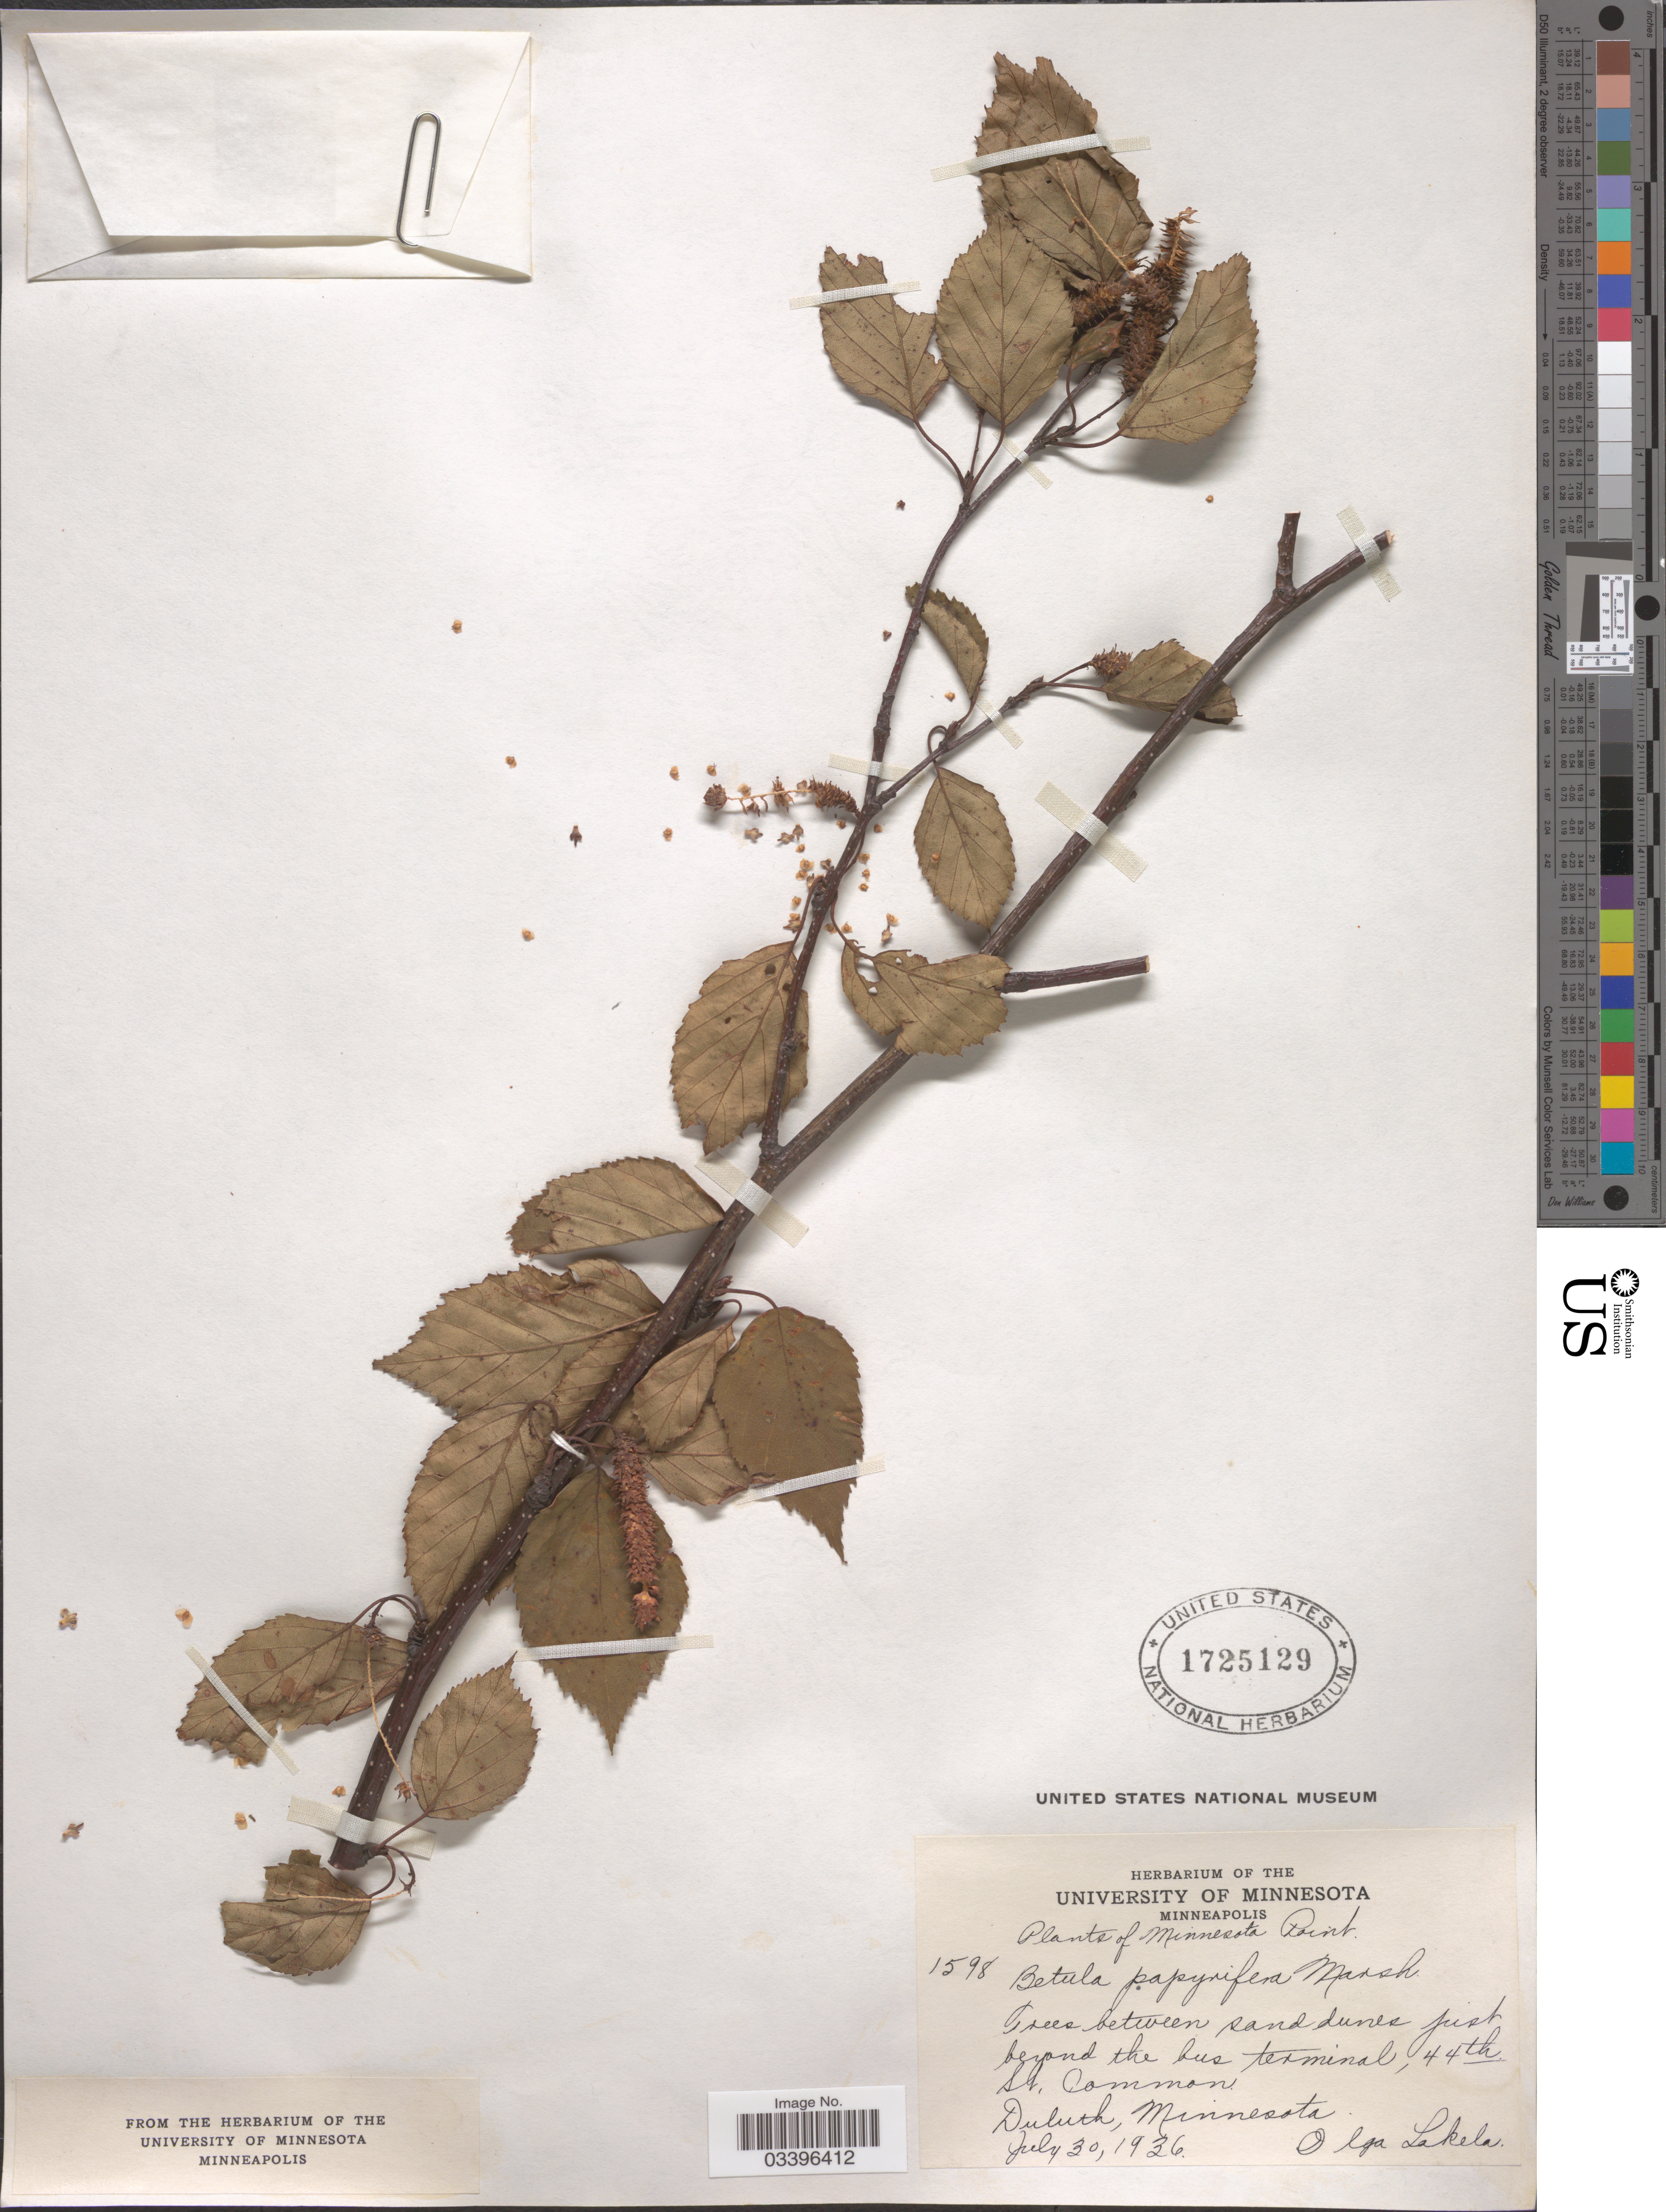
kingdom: Plantae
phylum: Tracheophyta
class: Magnoliopsida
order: Fagales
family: Betulaceae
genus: Betula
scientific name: Betula papyrifera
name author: Marshall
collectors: O. K. Lakela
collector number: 1598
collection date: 1936-07-30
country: United States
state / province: Minnesota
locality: Minnesota Point. Just beyond the bus terminal, 44th. St. Duluth.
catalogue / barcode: US 1725129